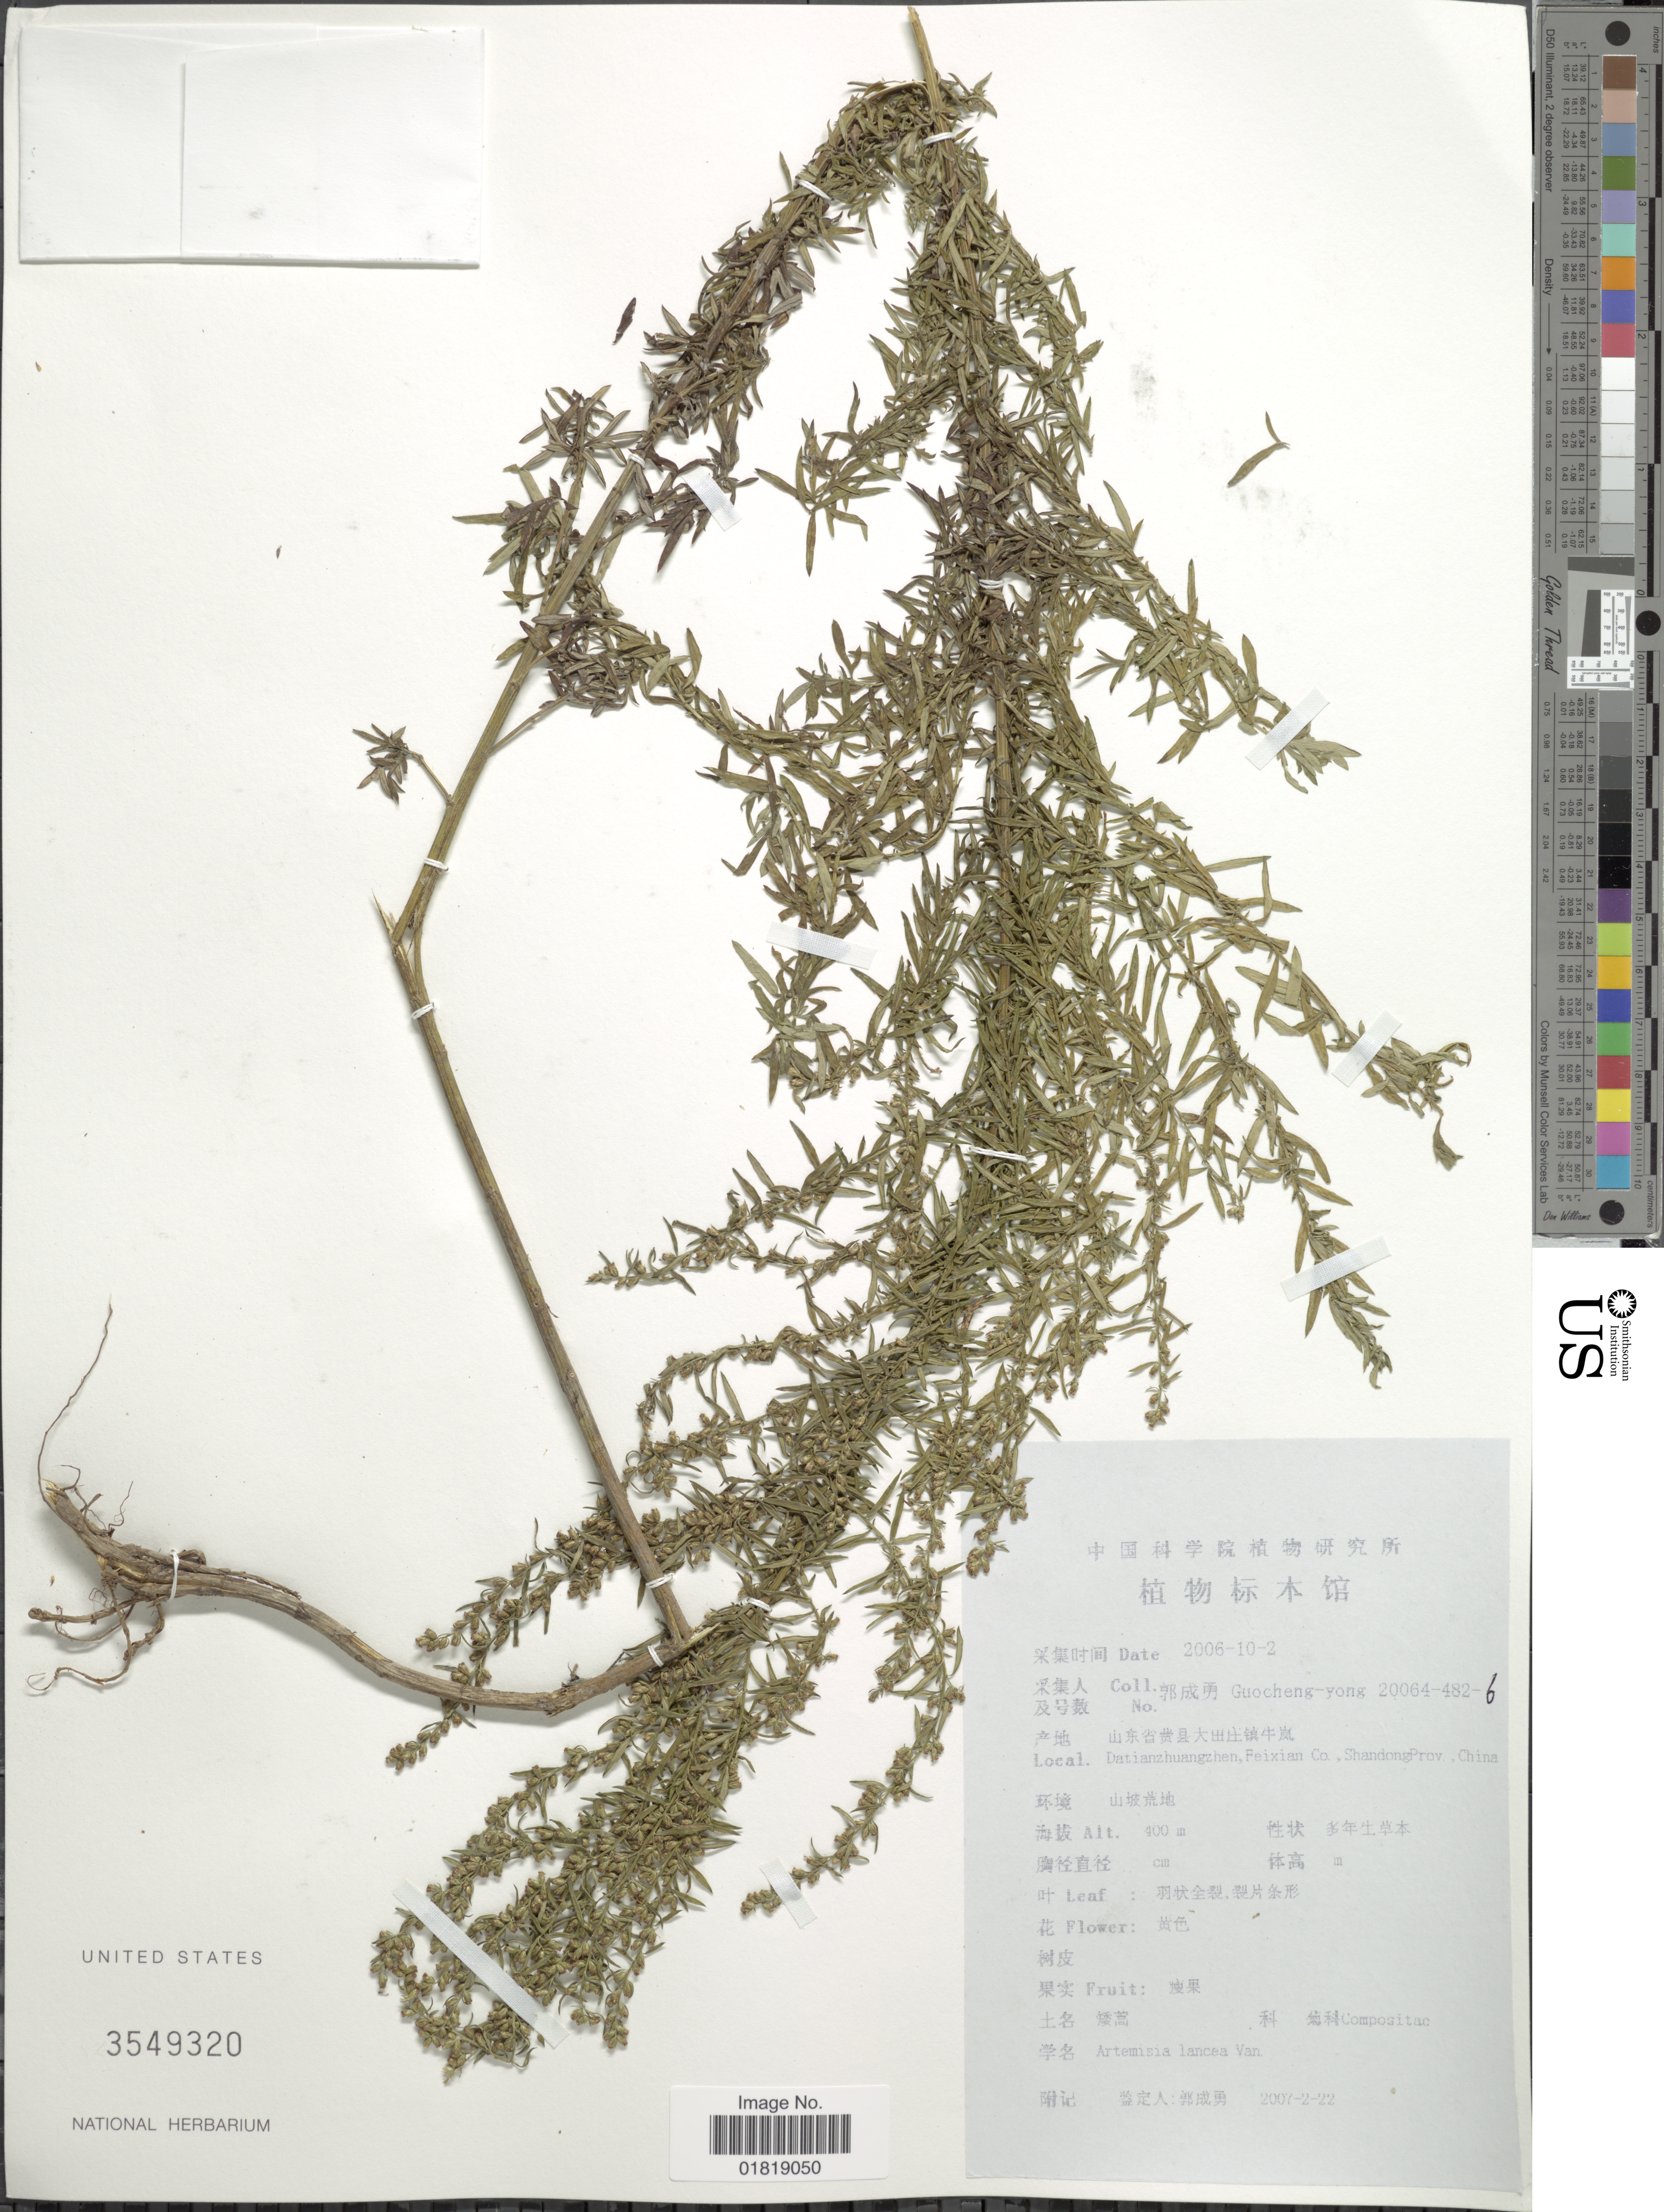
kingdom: Plantae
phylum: Tracheophyta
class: Magnoliopsida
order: Asterales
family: Asteraceae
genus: Artemisia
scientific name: Artemisia sacrorum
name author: Ledeb.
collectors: Guo cheng-yong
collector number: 20064-482-6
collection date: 2006-10-02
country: China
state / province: Shandong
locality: Datianzhuangzhen, Feixian Co.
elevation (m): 400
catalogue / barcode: US 3549320